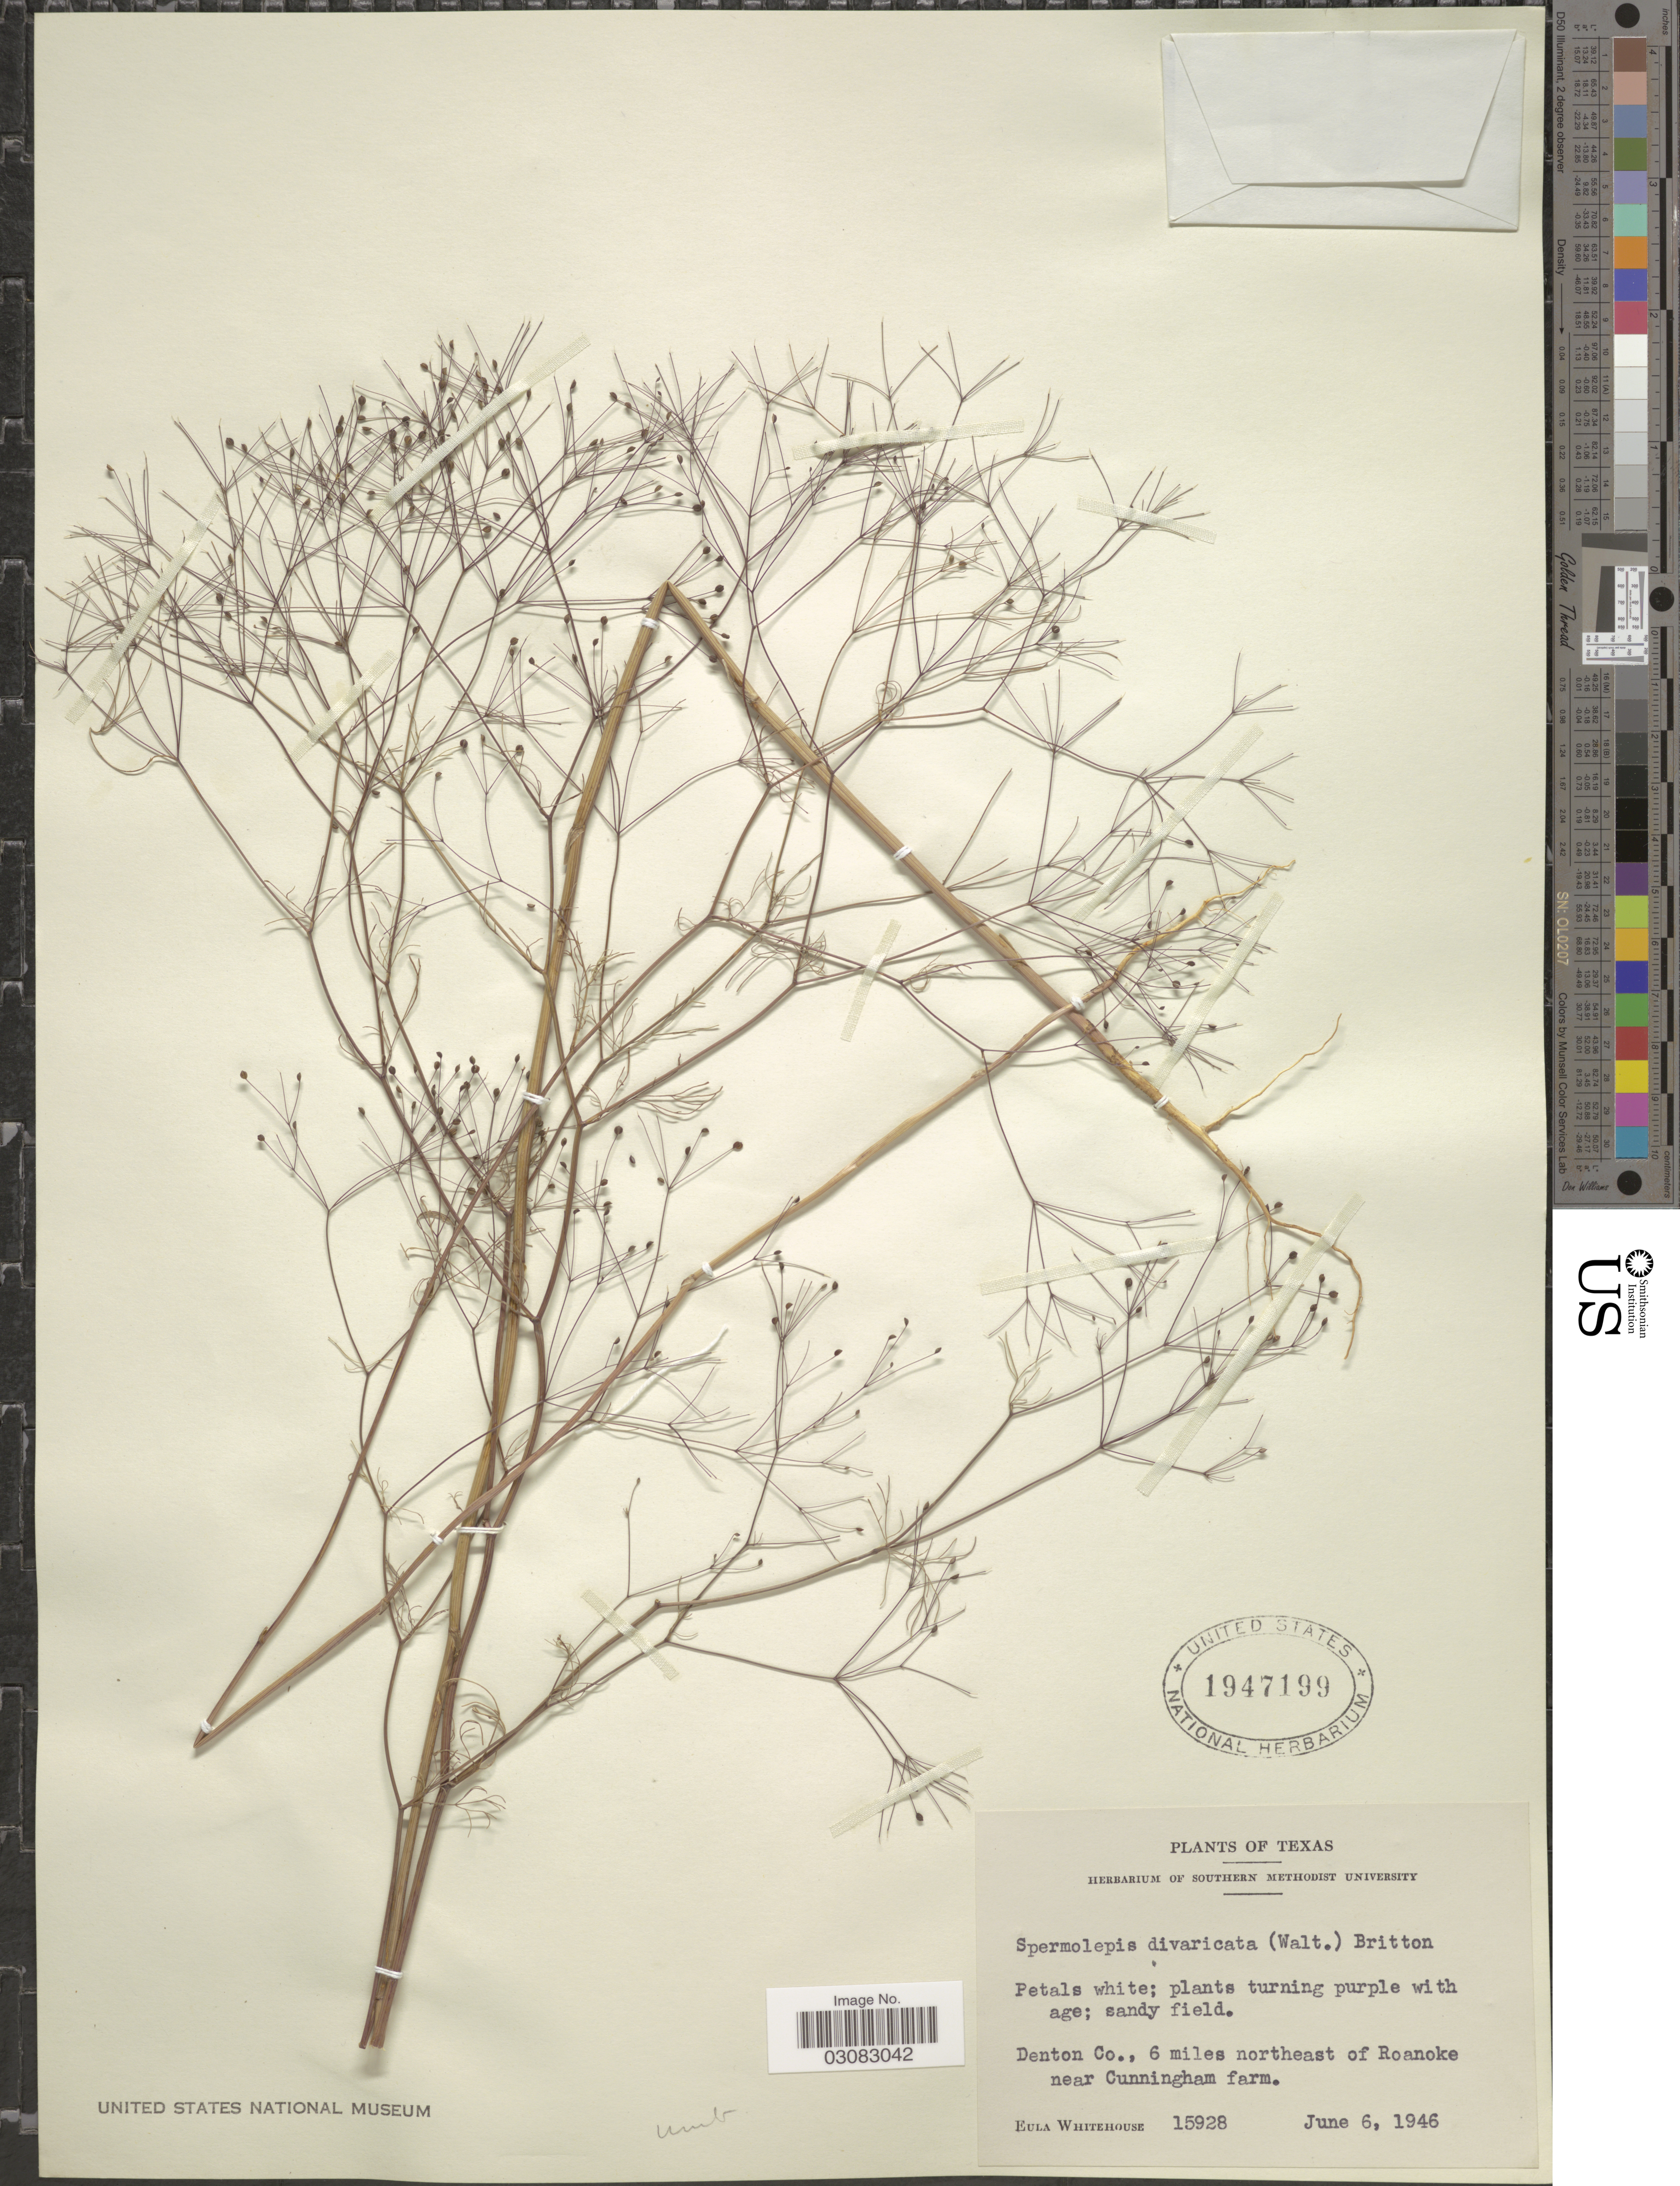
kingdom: Plantae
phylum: Tracheophyta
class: Magnoliopsida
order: Apiales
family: Apiaceae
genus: Spermolepis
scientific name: Spermolepis divaricata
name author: (Walter) Raf.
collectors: E. Whitehouse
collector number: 15928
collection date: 1946-06-06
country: United States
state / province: Texas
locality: Denton Co., 6 miles northeast of Roanoke near Cunningham farm.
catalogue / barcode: US 1947199